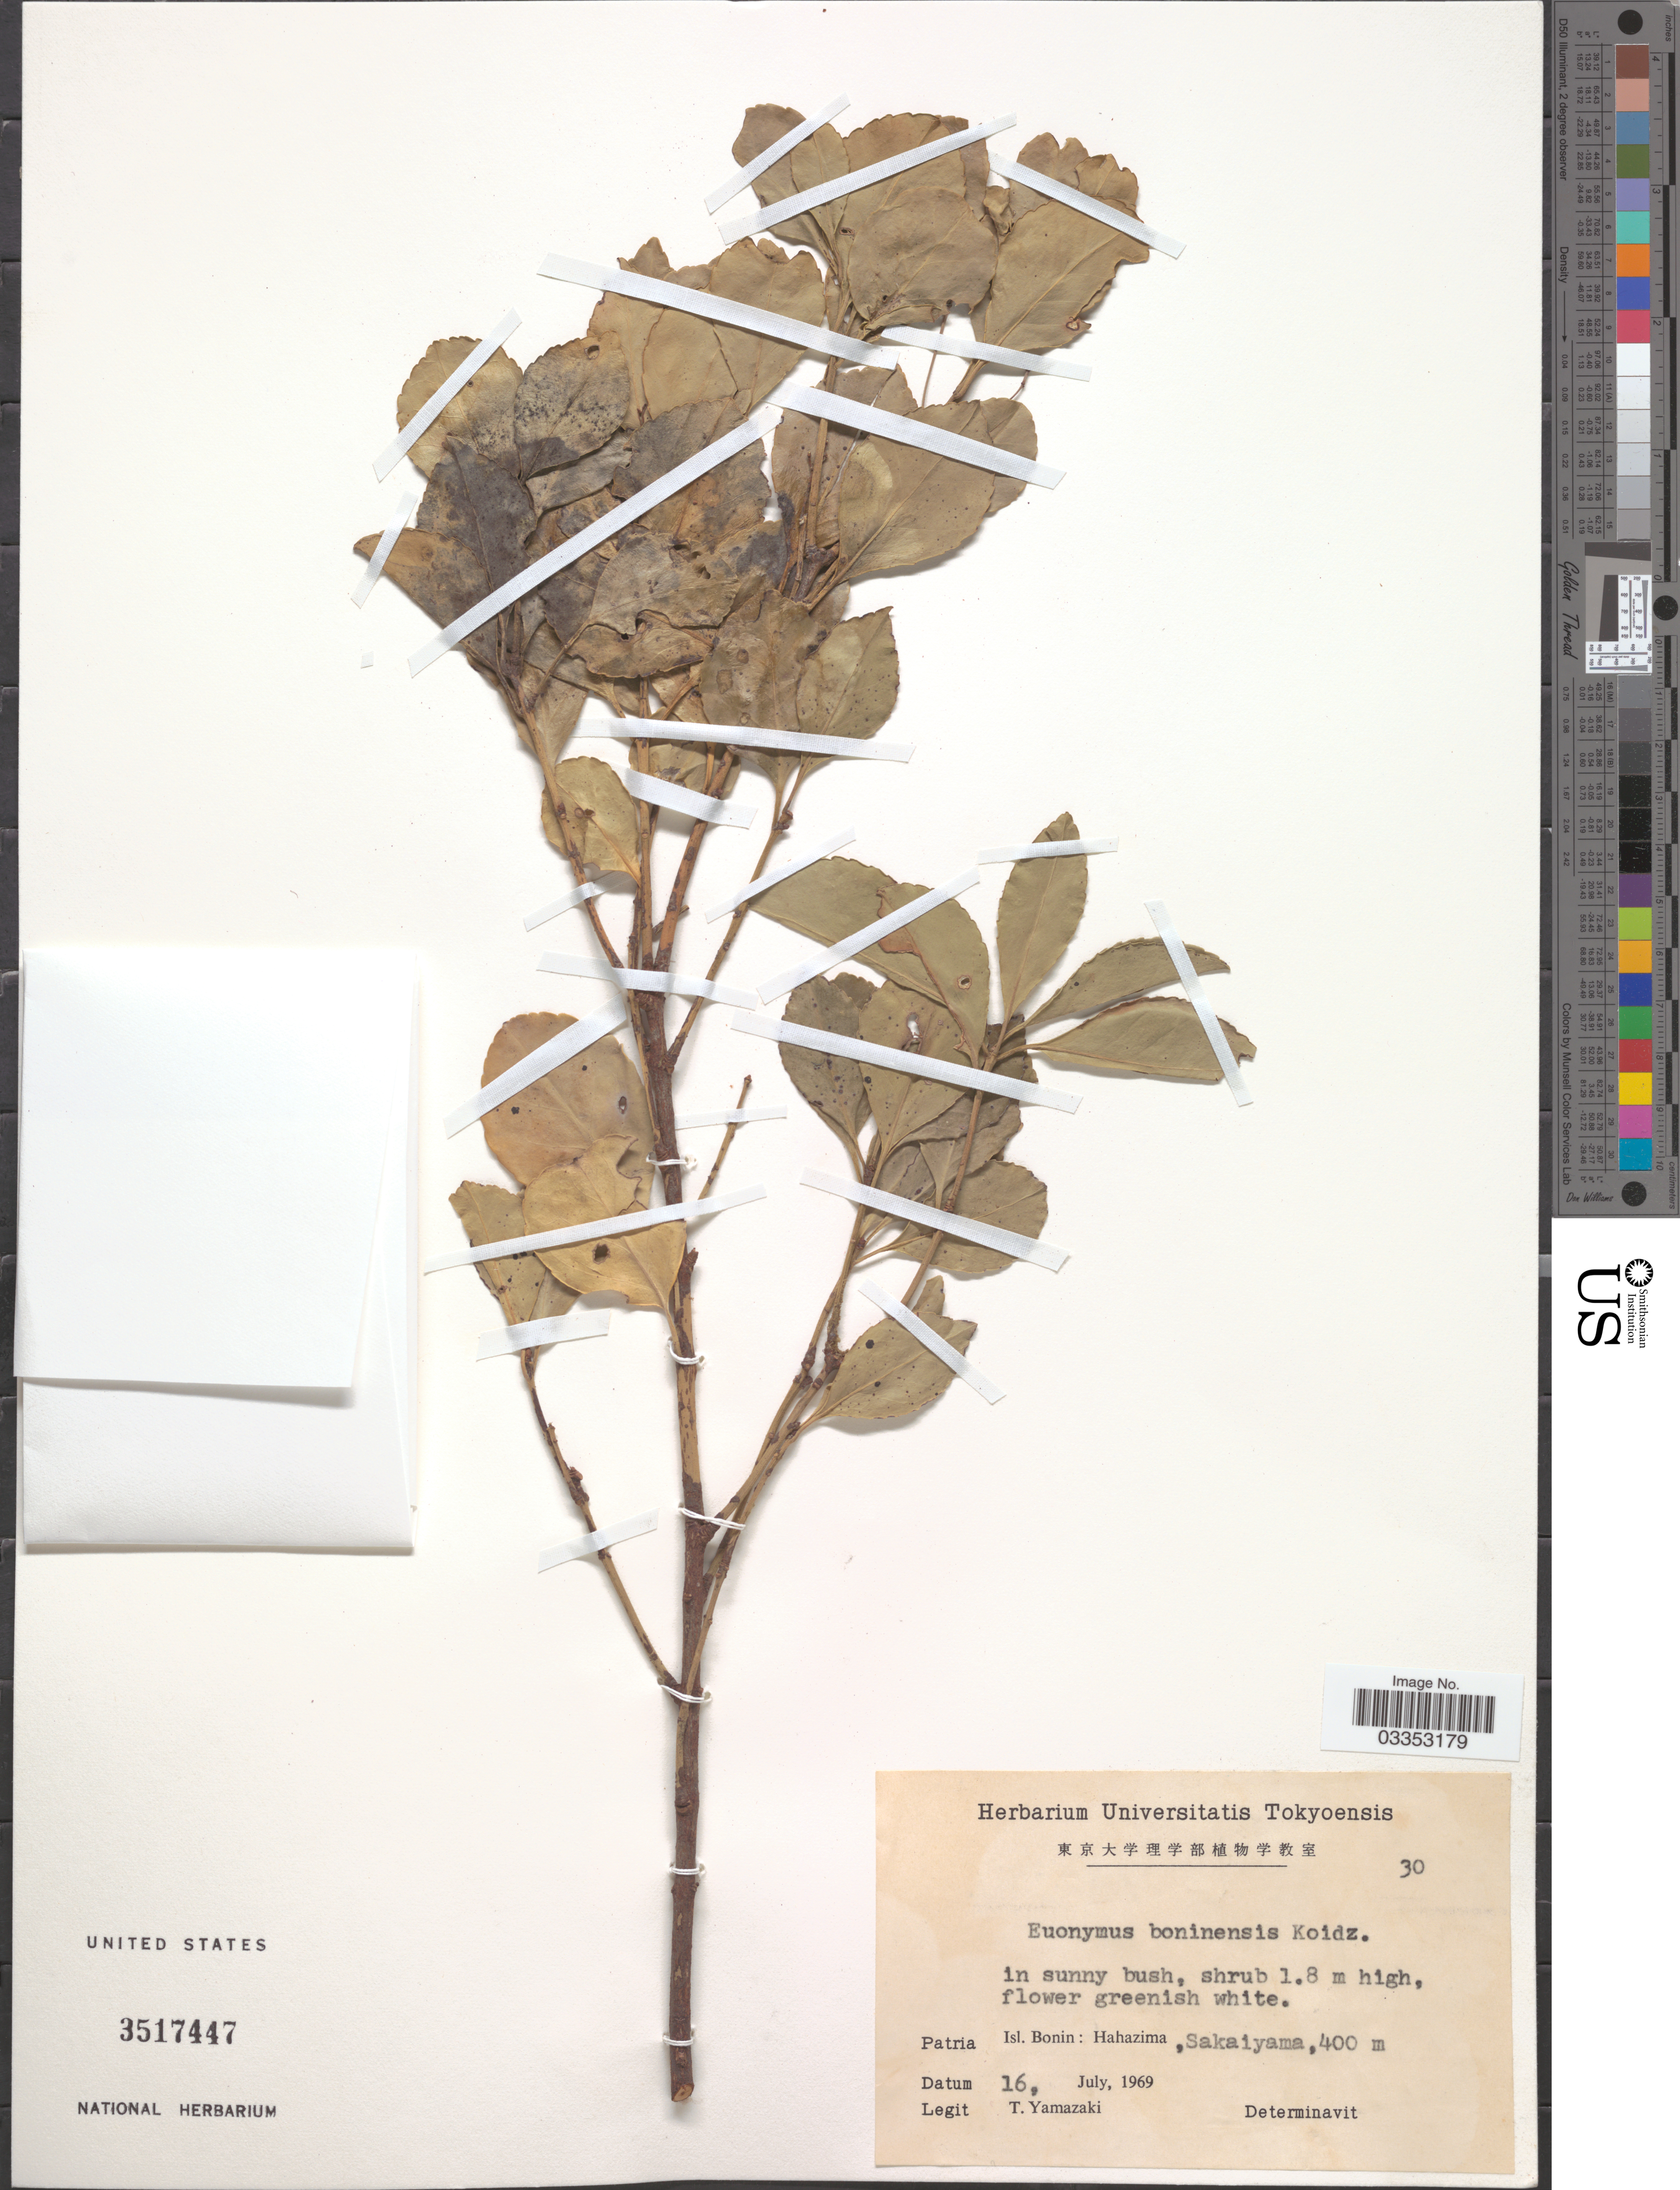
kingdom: Plantae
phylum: Tracheophyta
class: Magnoliopsida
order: Celastrales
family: Celastraceae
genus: Euonymus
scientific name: Euonymus boninensis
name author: Koidz.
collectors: T. Yamazaki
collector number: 30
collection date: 1969-07-16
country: Japan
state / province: Tokyo, Federal City of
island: Bonin Islands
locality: Patria Isl. Bonin: Hahazima, Sakaiyama.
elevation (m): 400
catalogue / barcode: US 3517447